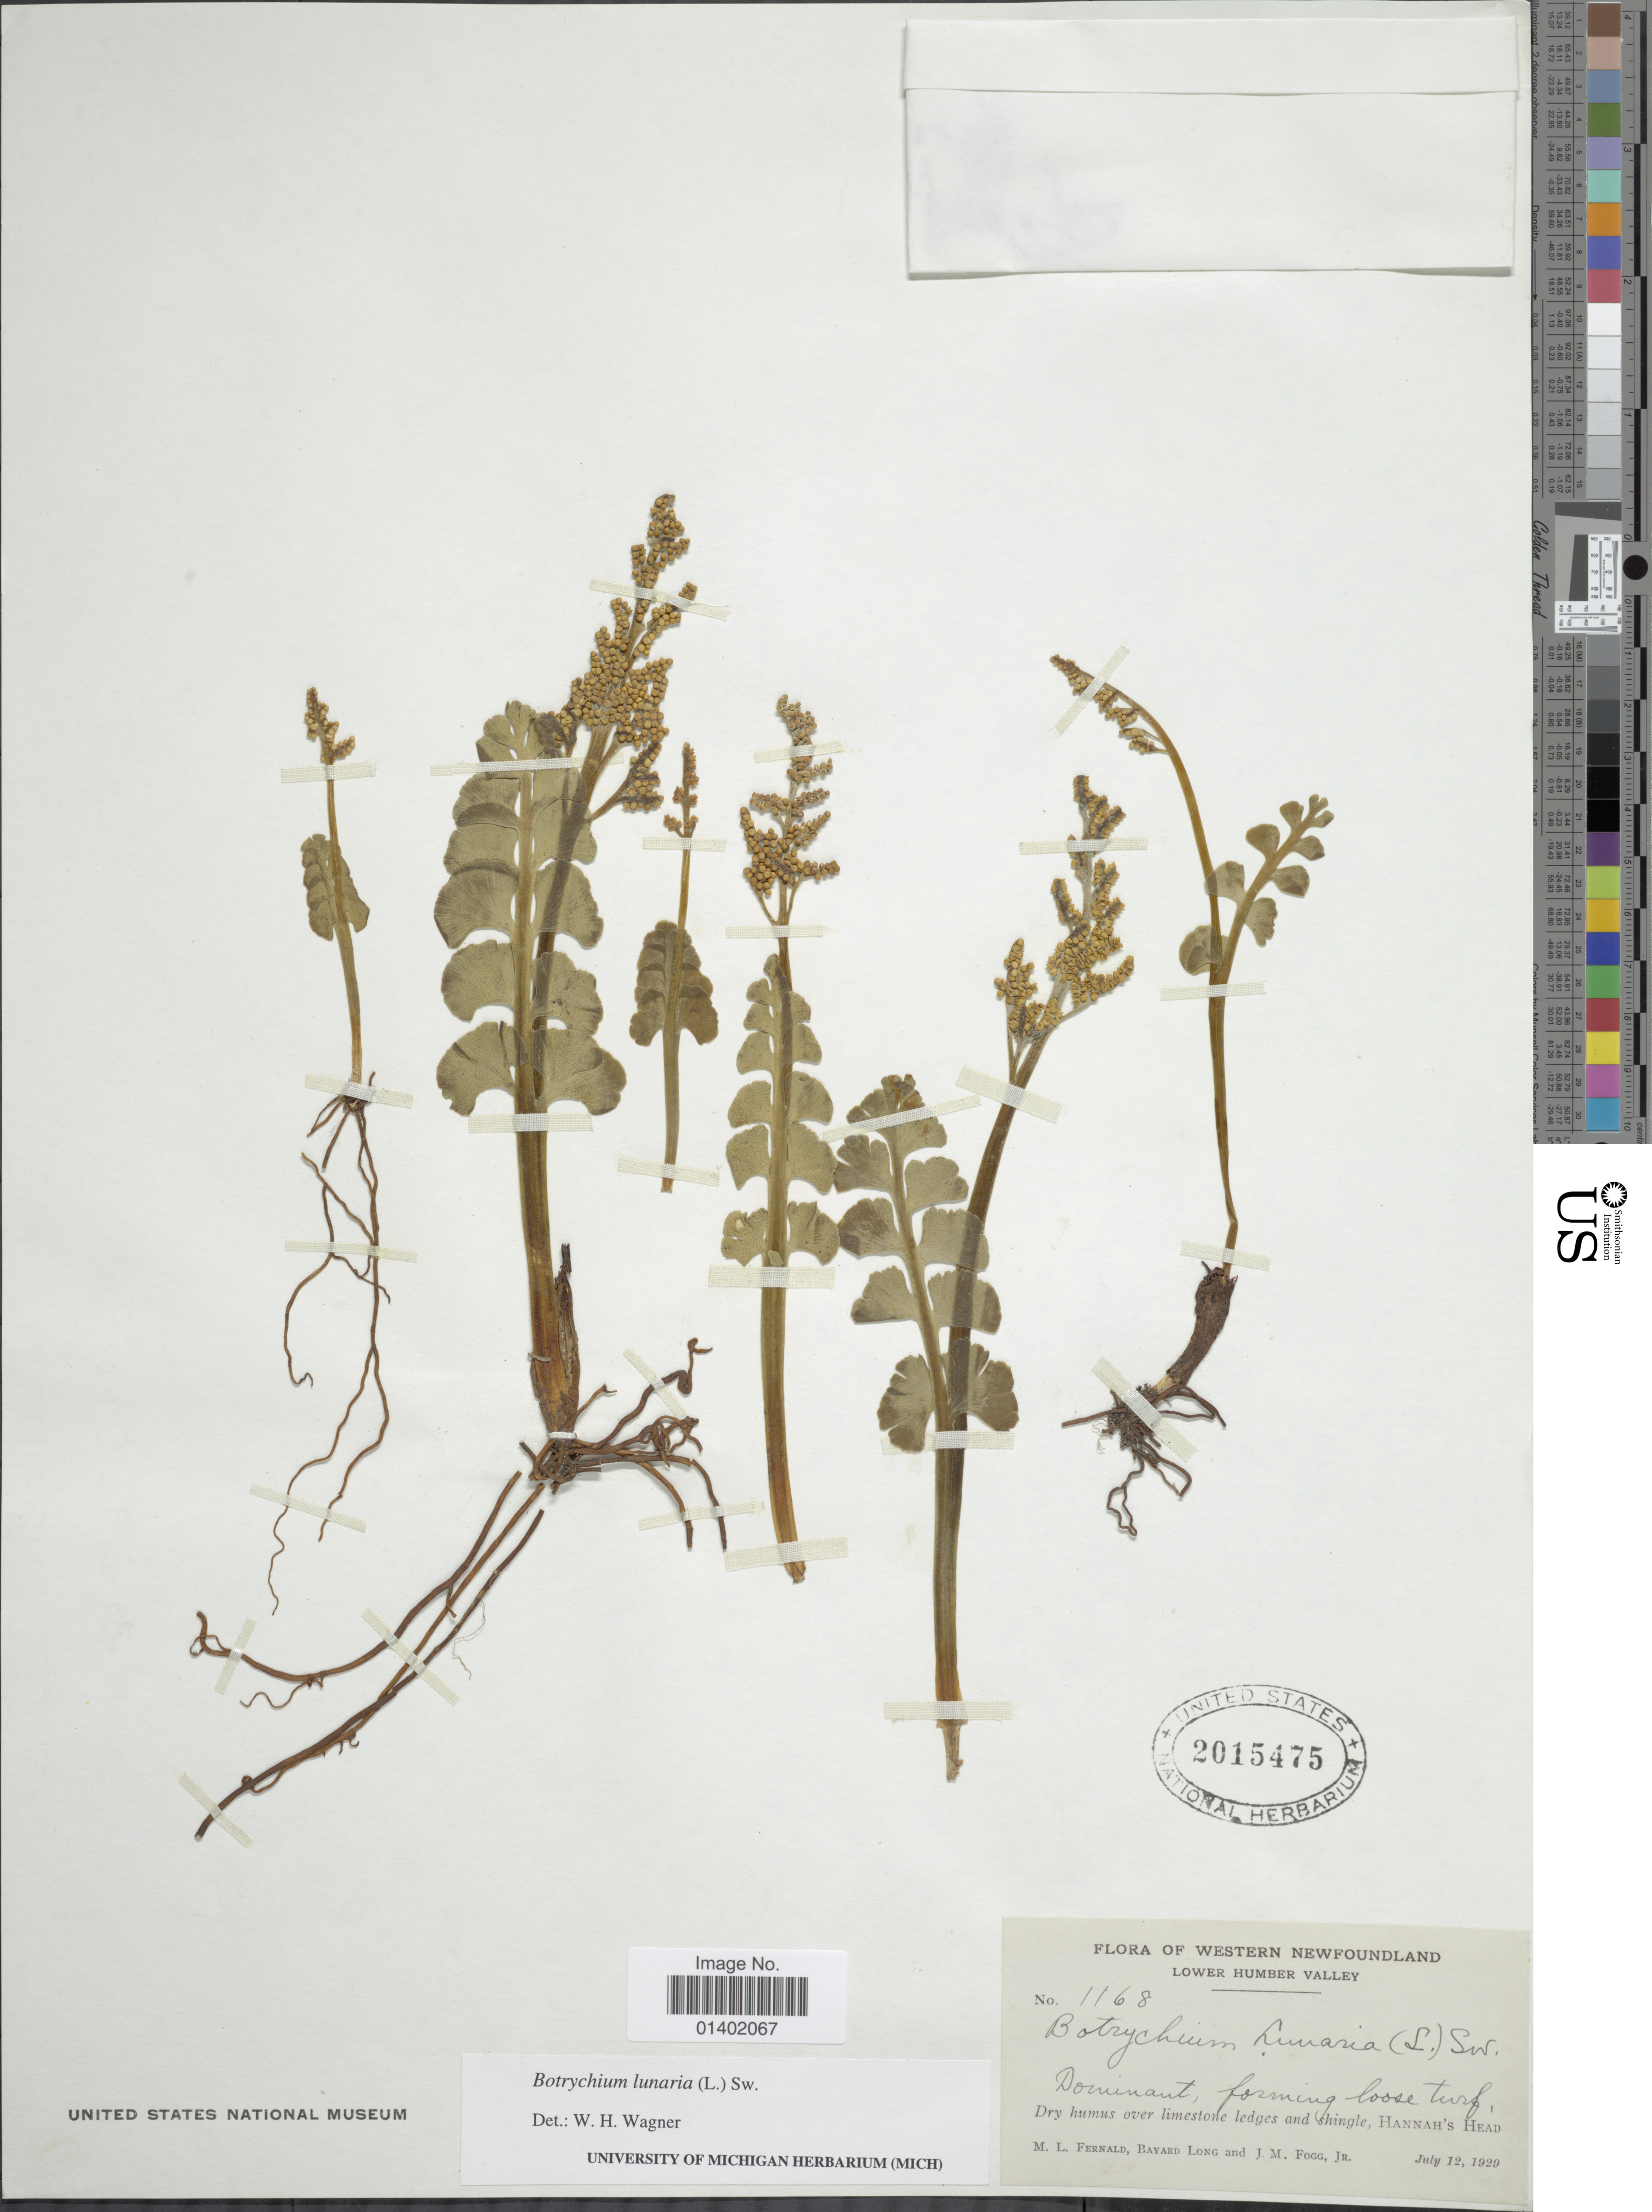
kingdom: Plantae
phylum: Tracheophyta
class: Polypodiopsida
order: Ophioglossales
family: Ophioglossaceae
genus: Botrychium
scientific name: Botrychium lunaria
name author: (L.) Sw.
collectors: M. L. Fernald, B. H. Long & J. Fogg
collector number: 1168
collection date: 1929-07-12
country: Canada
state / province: Newfoundland and Labrador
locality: Western Newfoundland, Lower Humber Valley, Hannah's Head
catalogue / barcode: US 2015475